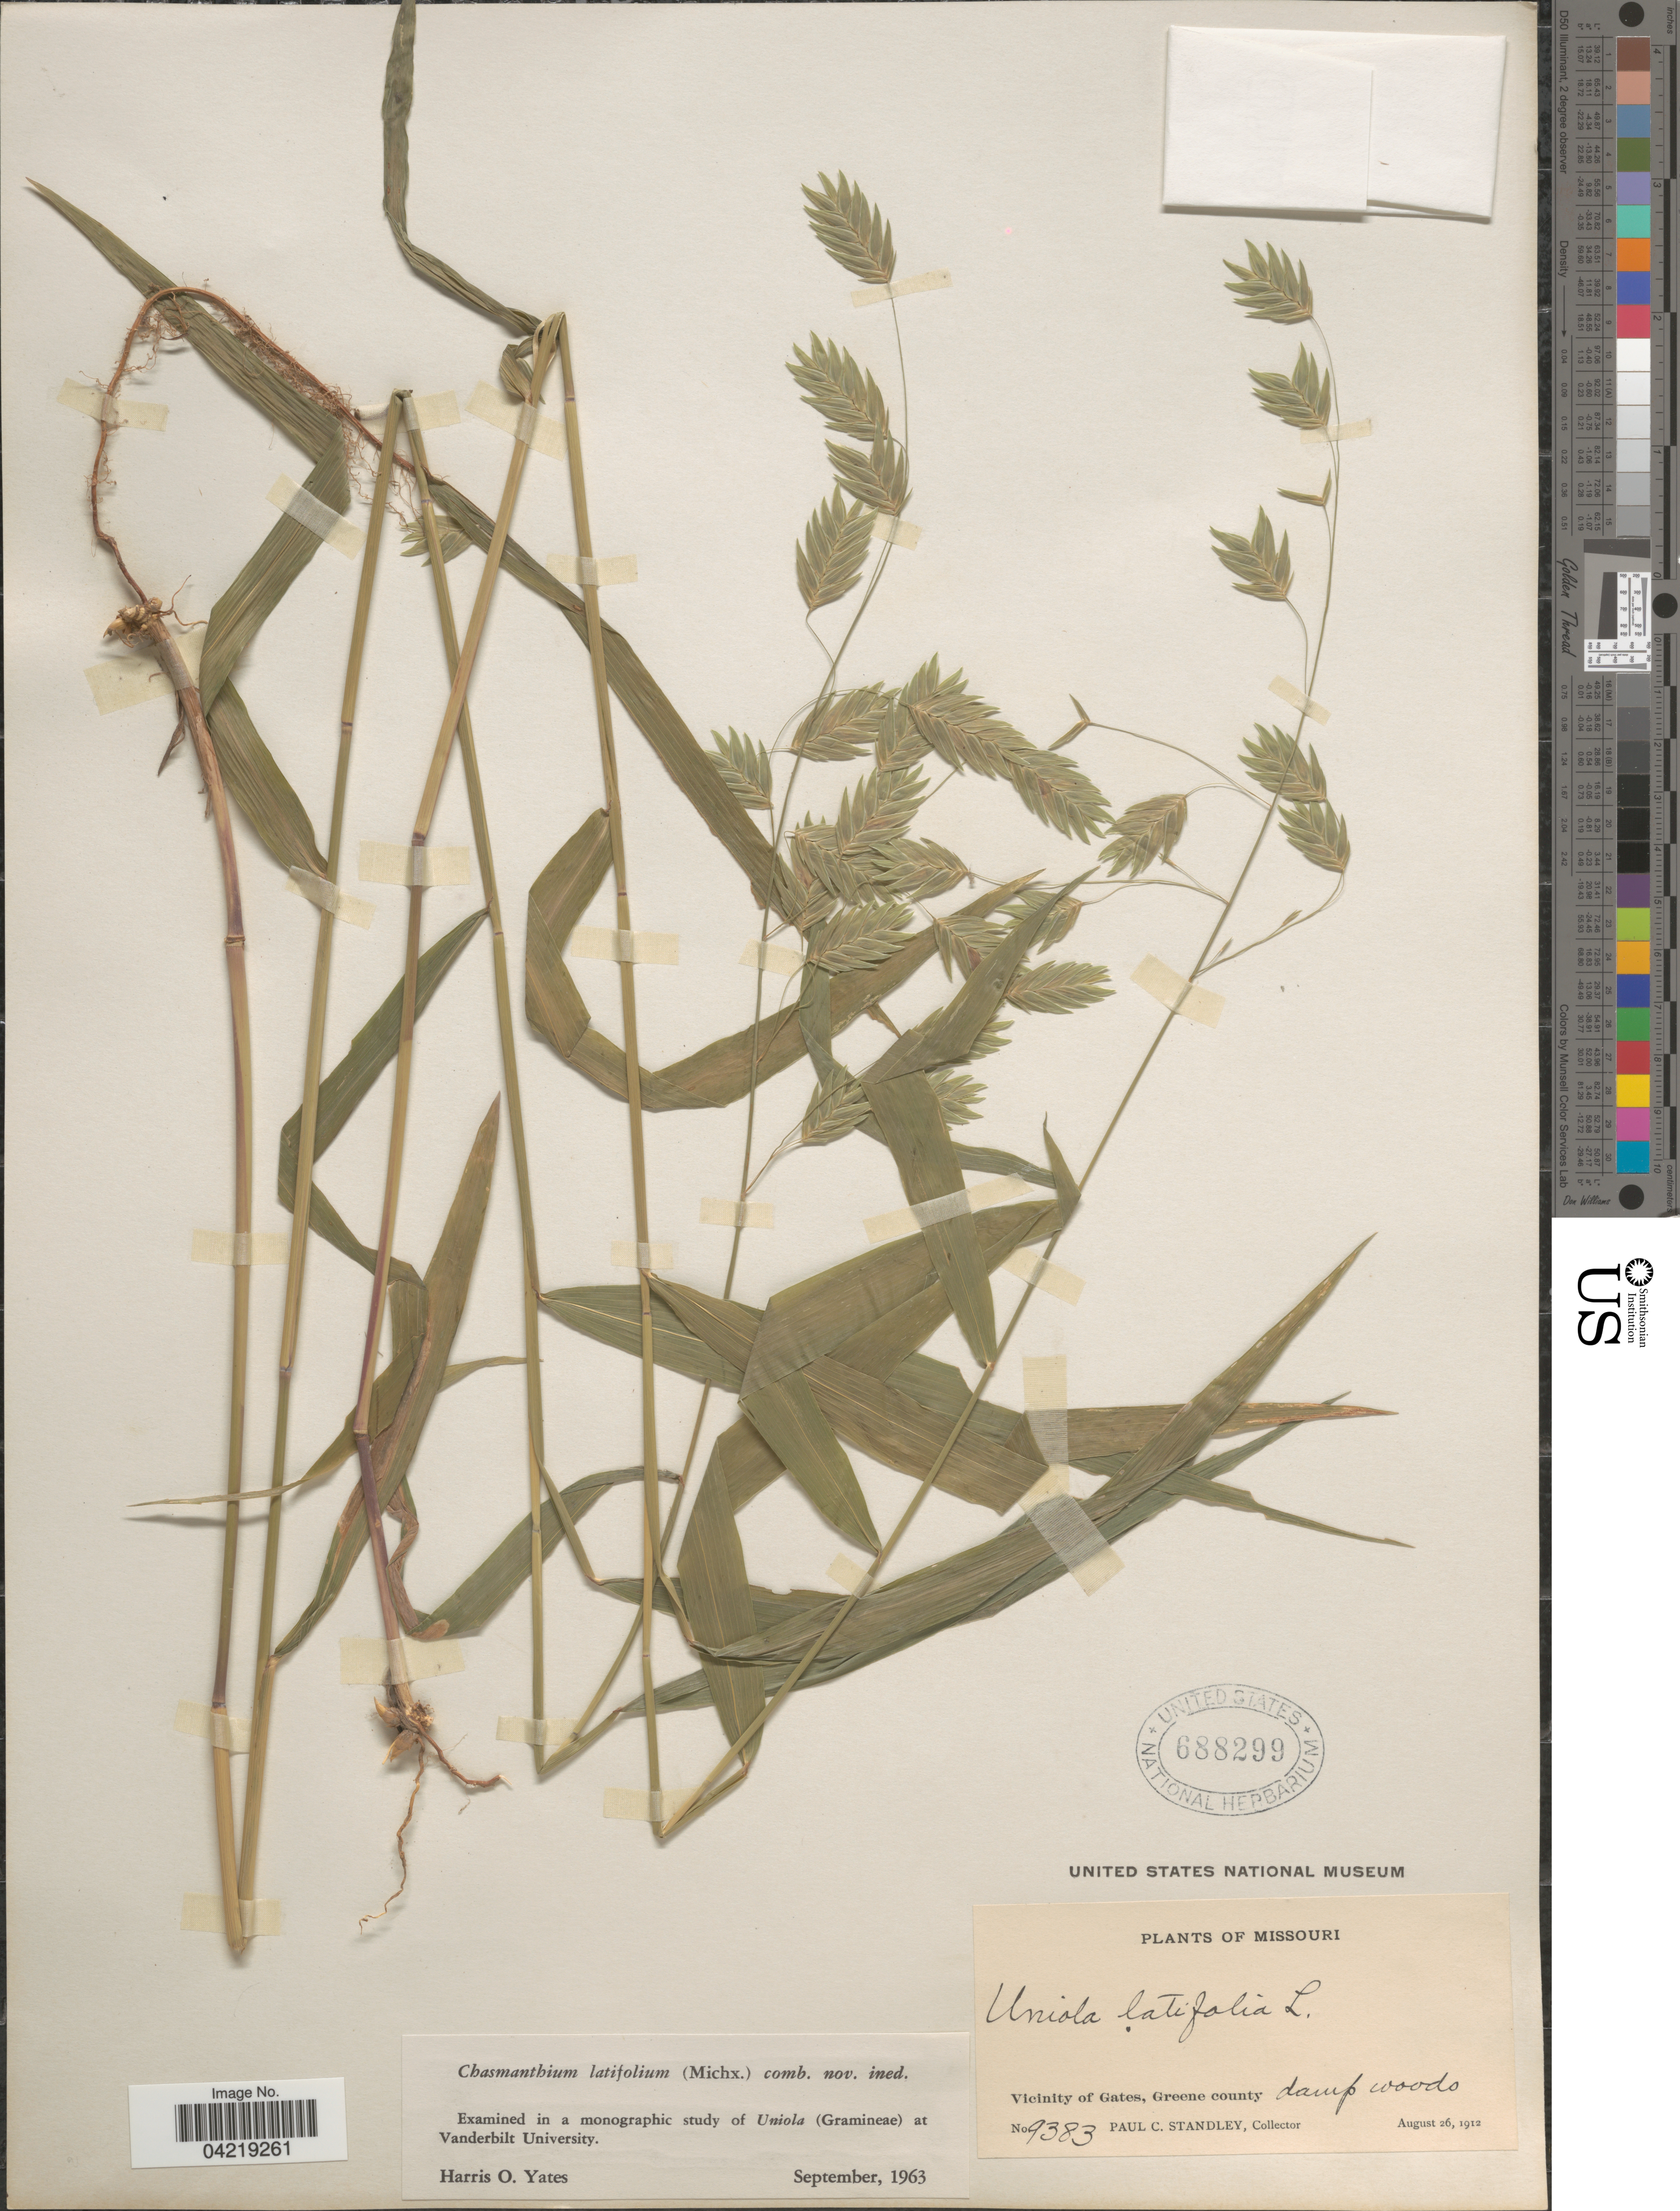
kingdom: Plantae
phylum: Tracheophyta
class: Liliopsida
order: Poales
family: Poaceae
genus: Chasmanthium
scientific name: Chasmanthium latifolium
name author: (Michx.) H.O. Yates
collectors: P. C. Standley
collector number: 9383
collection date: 1912-08-26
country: United States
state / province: Missouri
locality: Vicinity of Gates, Greene county.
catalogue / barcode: US 688299